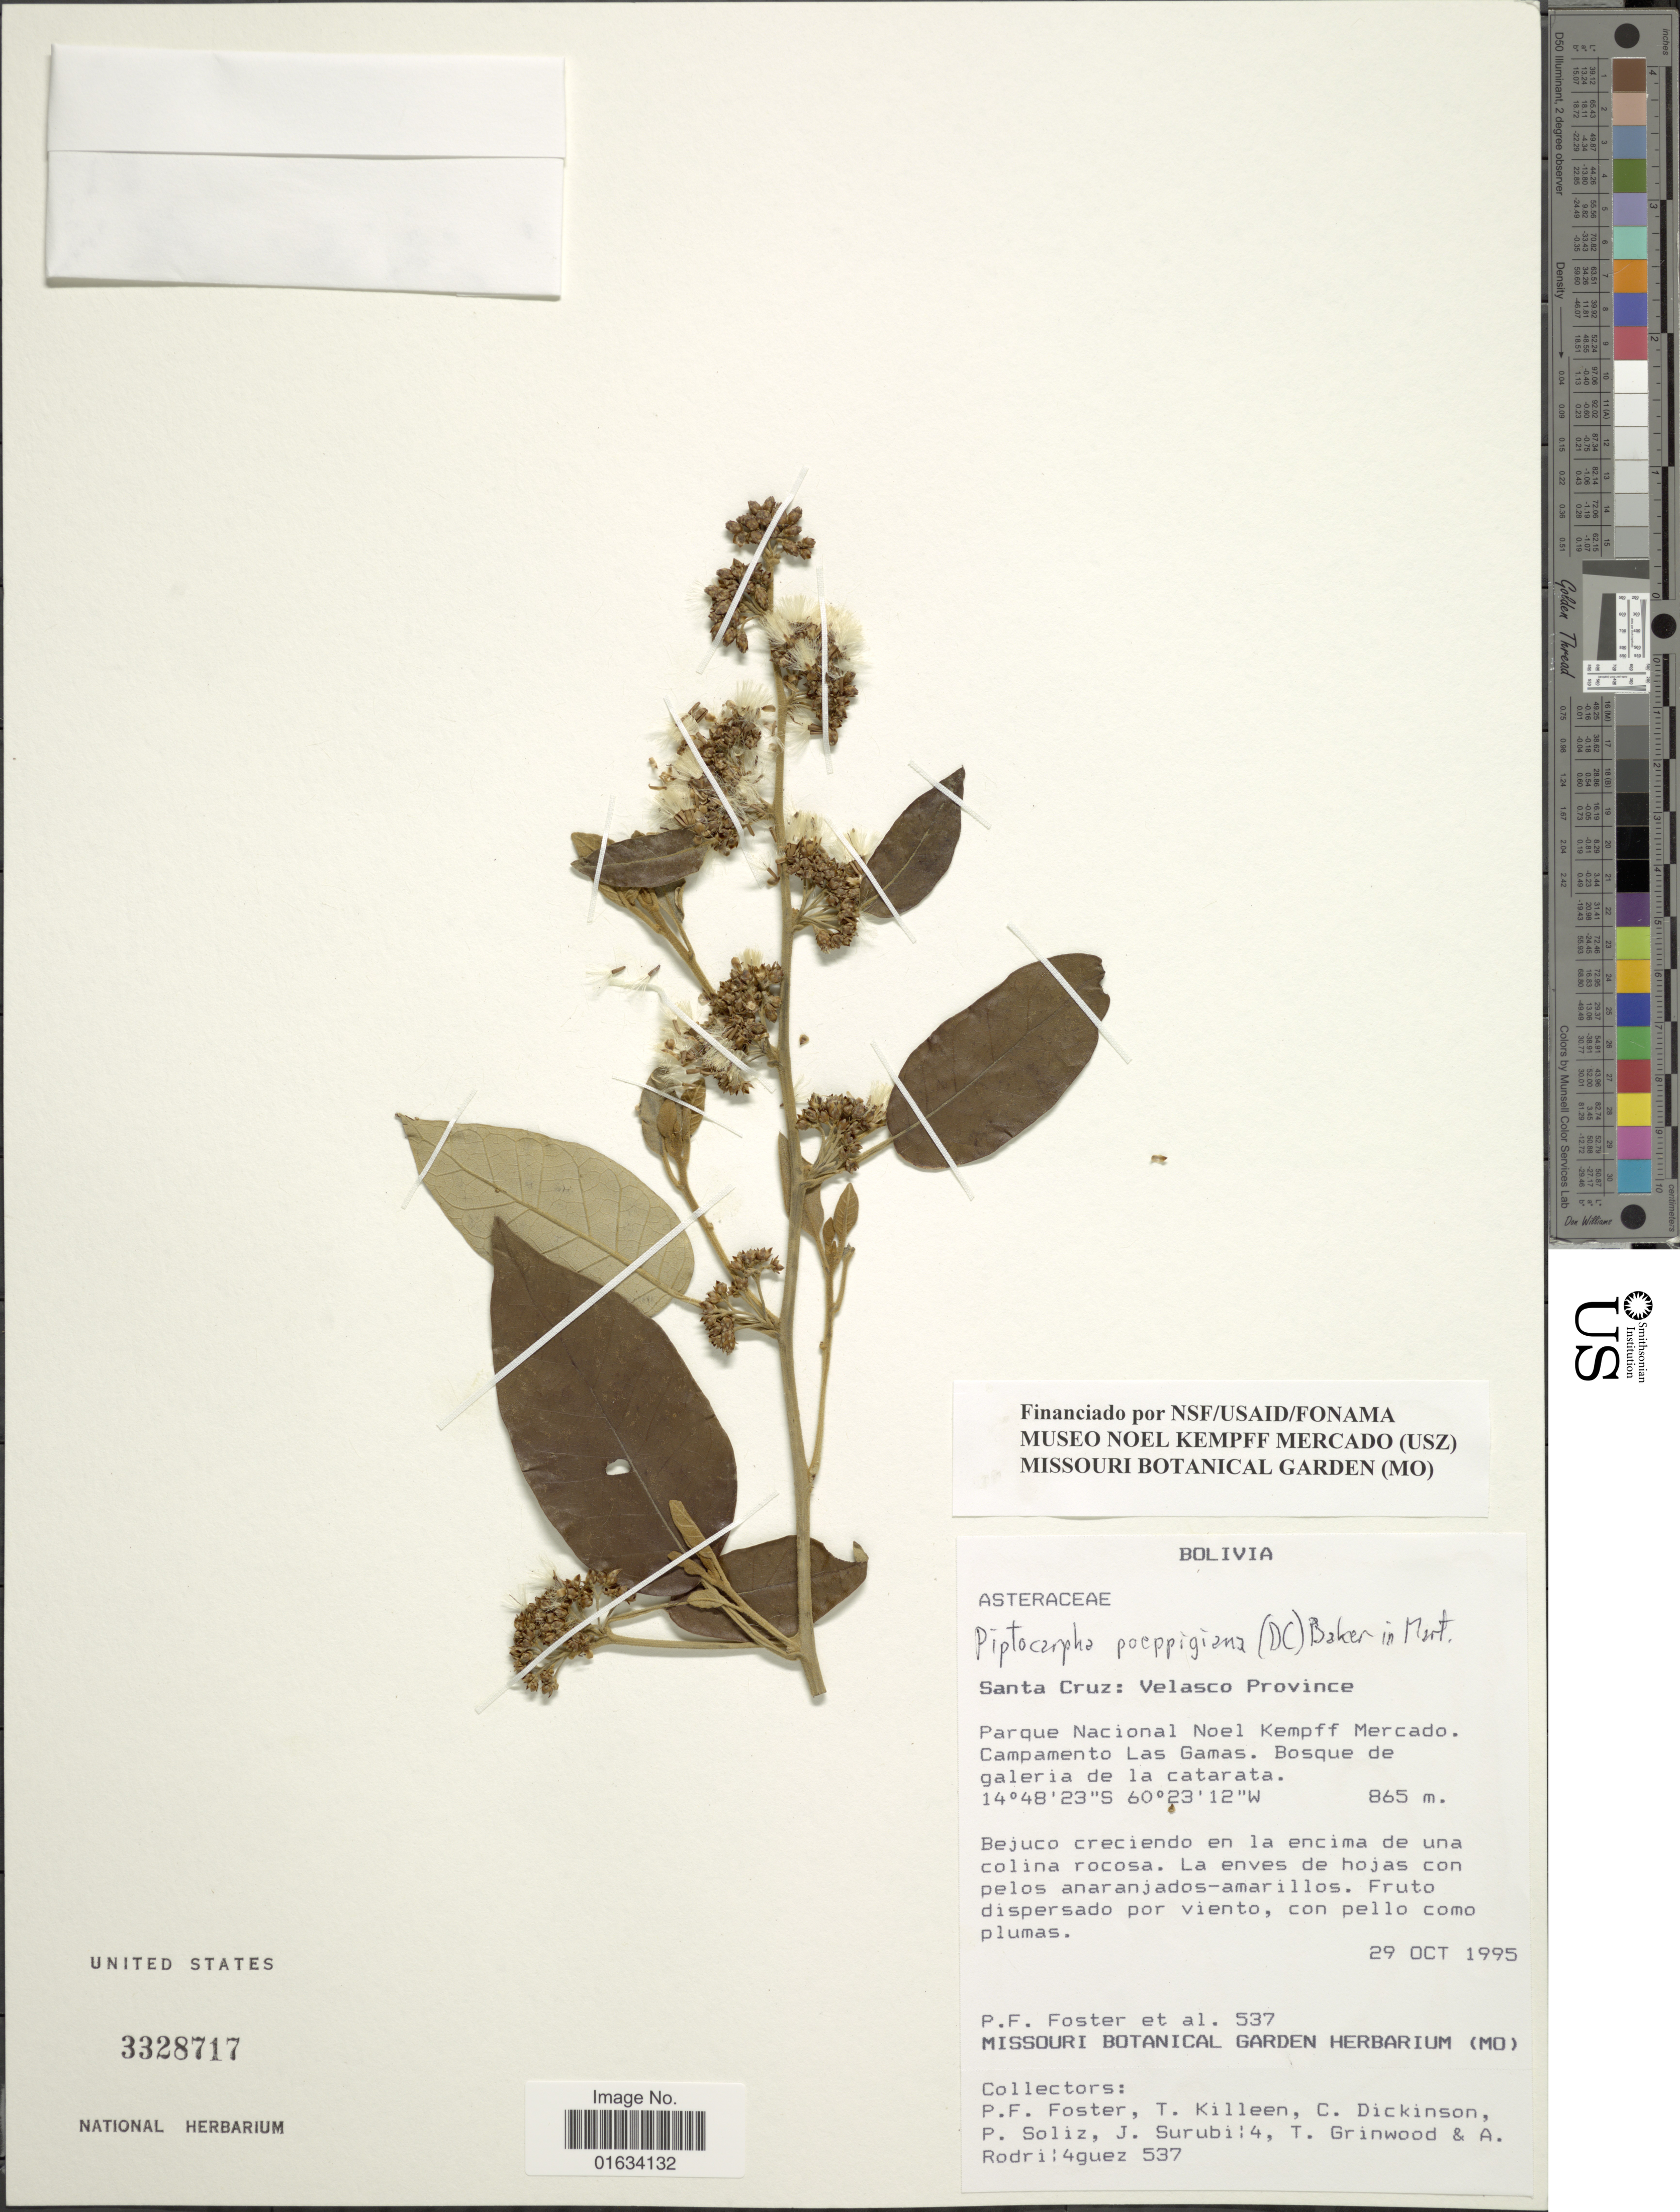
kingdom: Plantae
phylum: Tracheophyta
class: Magnoliopsida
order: Asterales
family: Asteraceae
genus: Piptocarpha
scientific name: Piptocarpha poeppigiana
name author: (DC.) Baker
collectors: P. Foster, T. J. Killeen, C. Dickinson, P. Soliz & et al.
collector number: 537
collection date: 1995-10-29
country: Bolivia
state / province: Santa Cruz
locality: Bolivia. Santa Cruz: Velasco Province. Parque Nacional Noel Kempff Mercado. Campamento Las Gamas. Bosque de galeria de la catarata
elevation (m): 865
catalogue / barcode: US 3328717